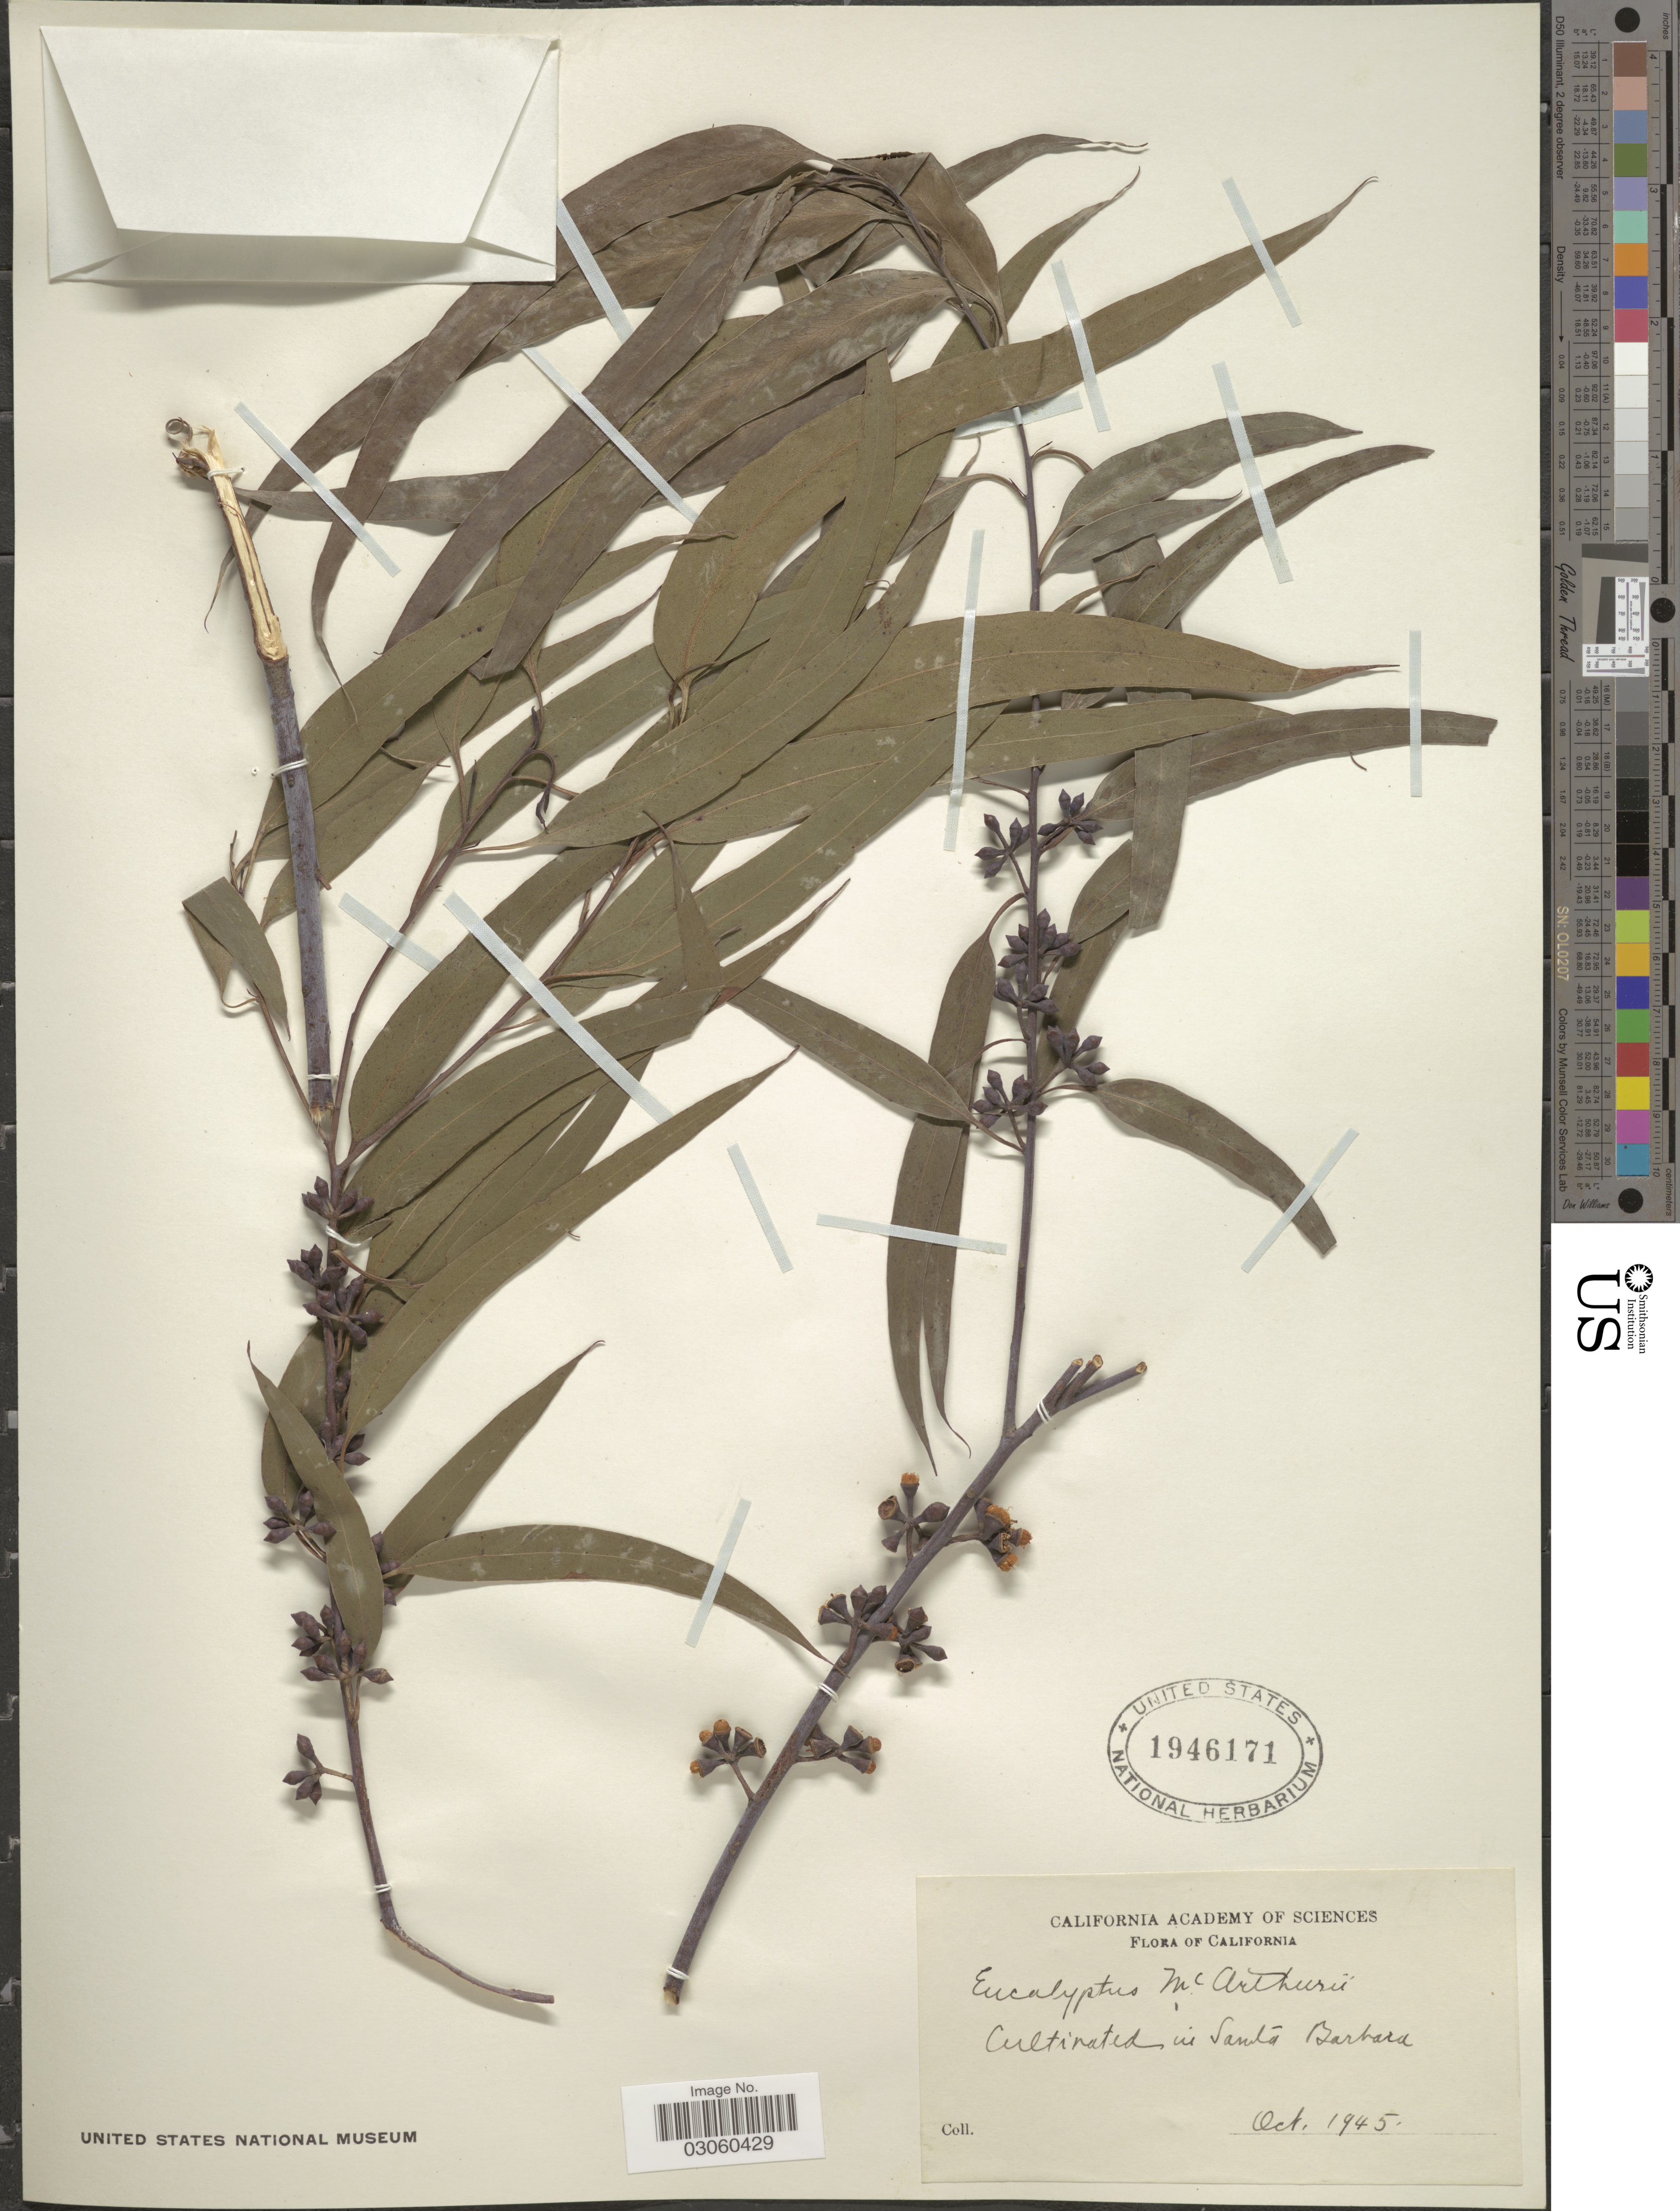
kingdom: Plantae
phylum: Tracheophyta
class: Magnoliopsida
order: Myrtales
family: Myrtaceae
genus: Eucalyptus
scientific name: Eucalyptus macarthurii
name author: H. Deane & Maiden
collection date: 1945-10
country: United States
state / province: California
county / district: Santa Barbara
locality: Cultivated in Santa Barbara.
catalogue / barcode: US 1946171